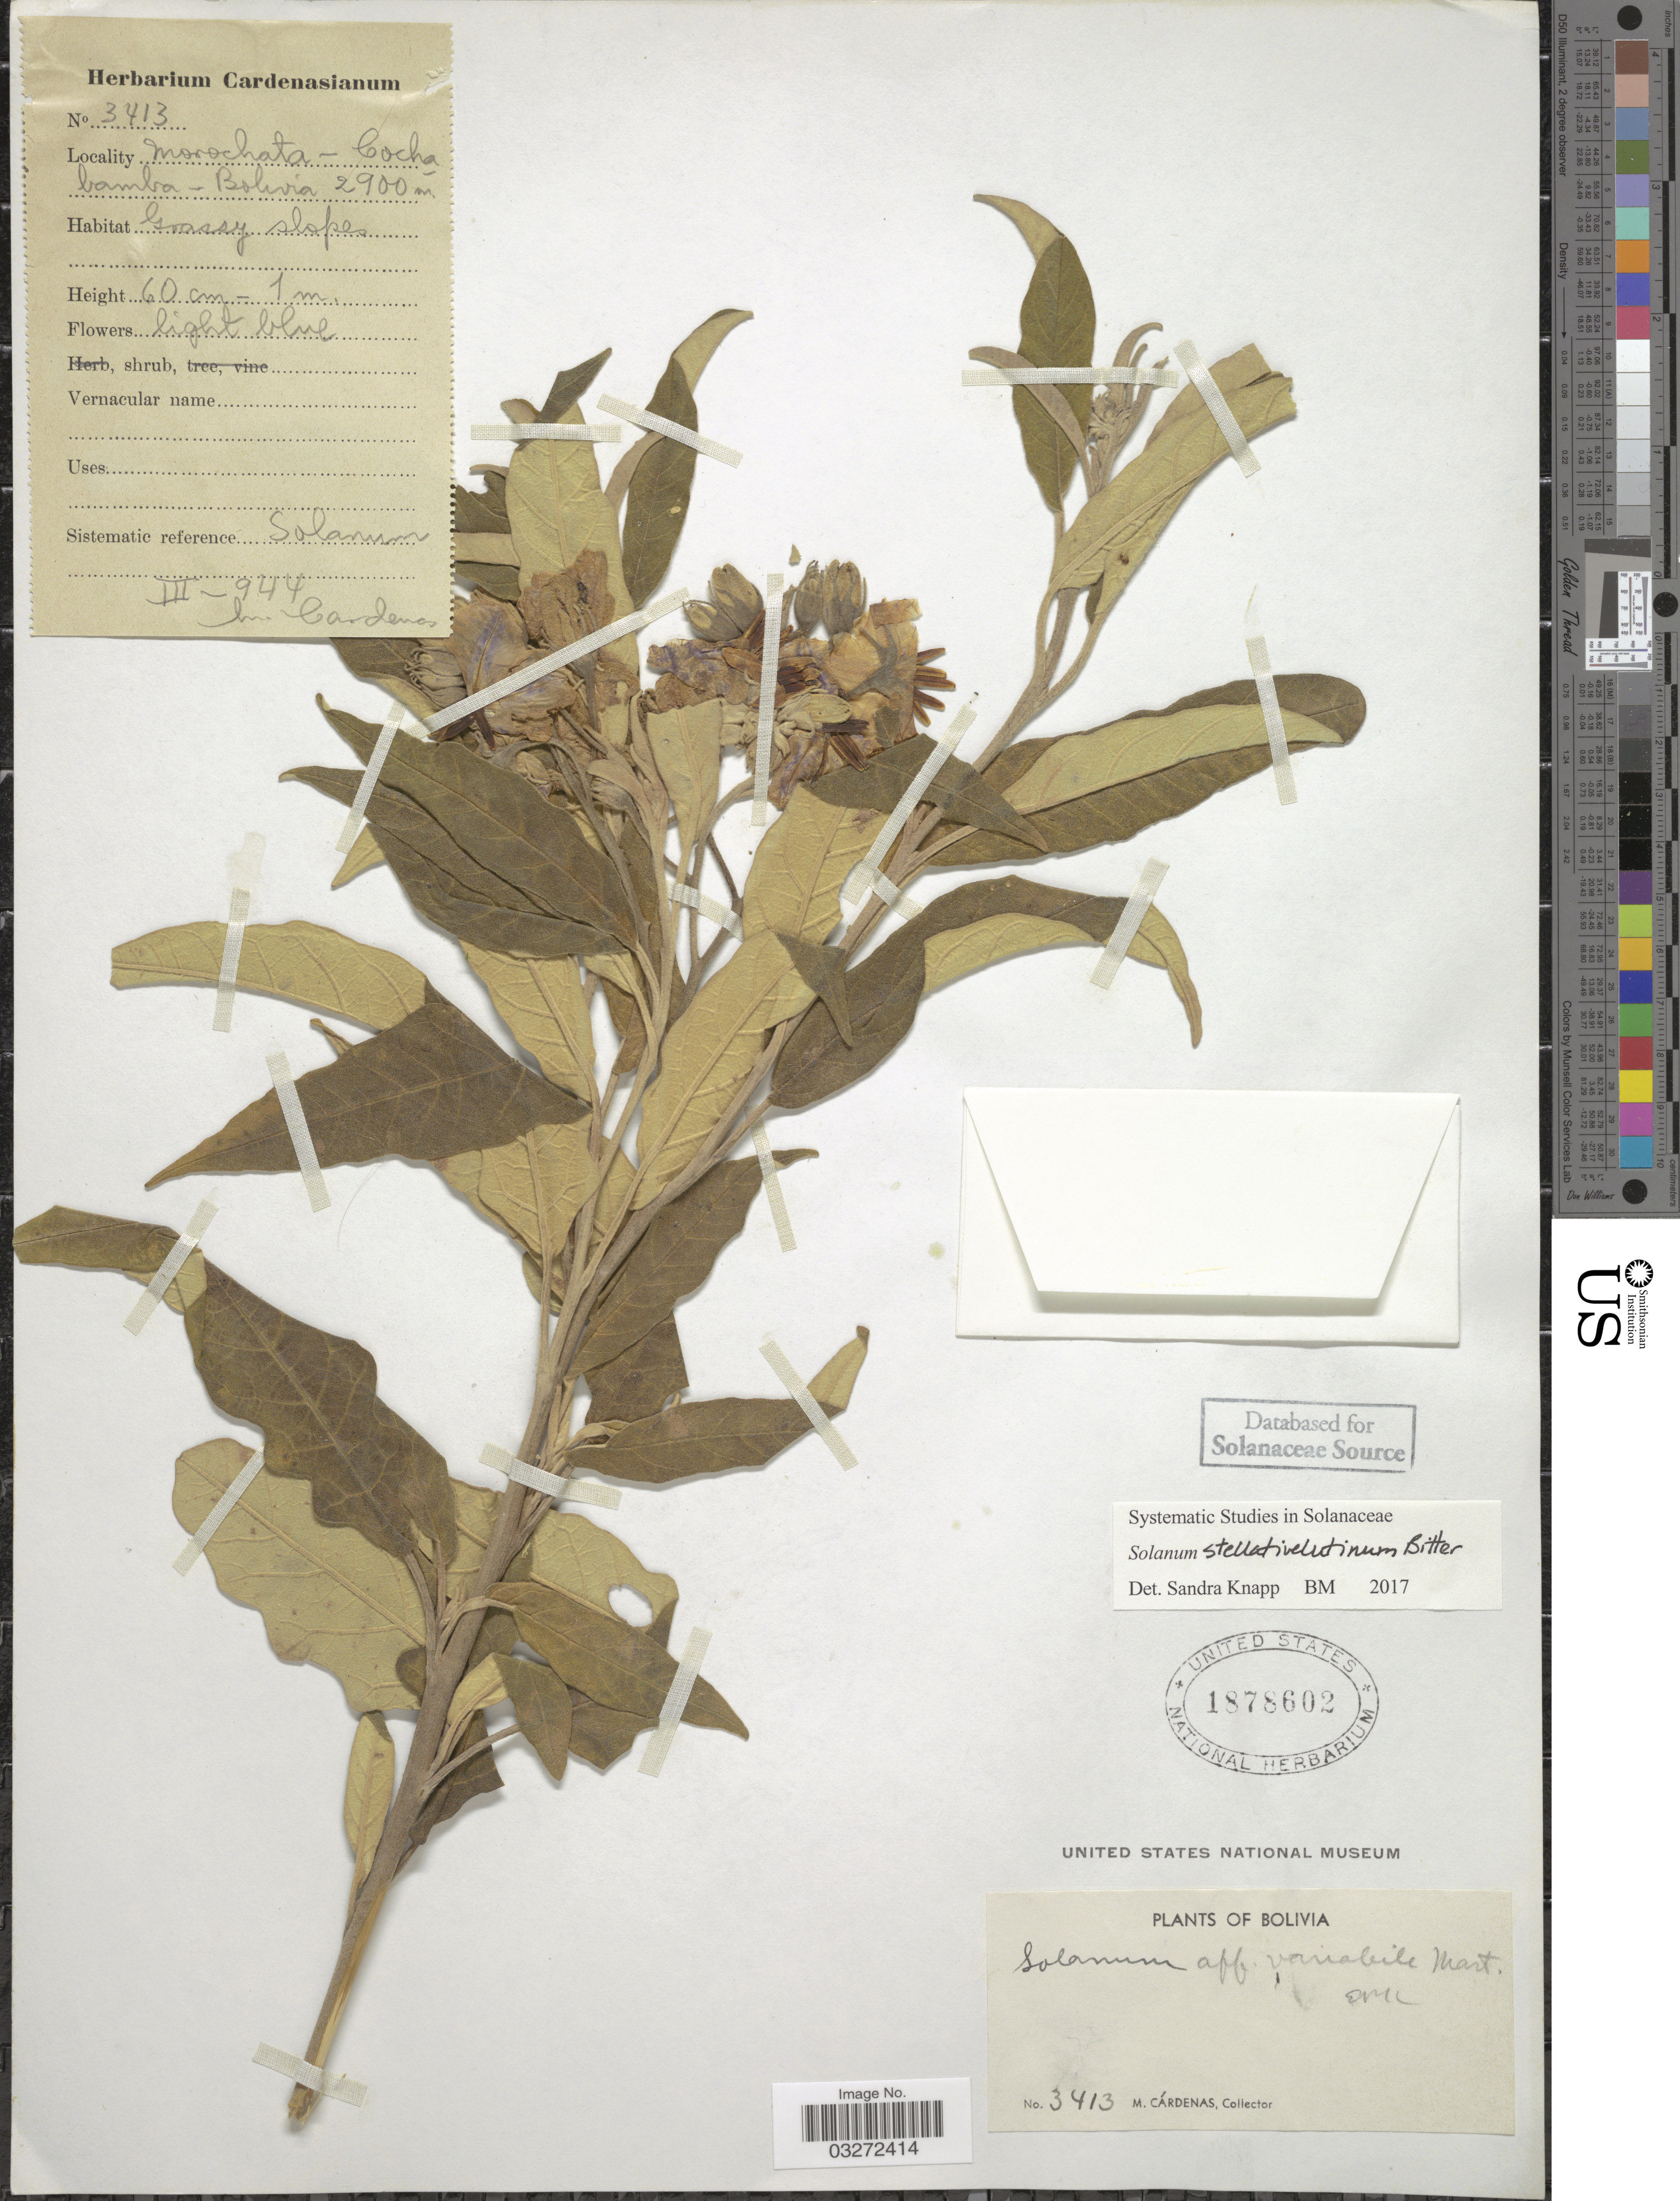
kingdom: Plantae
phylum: Tracheophyta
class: Magnoliopsida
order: Solanales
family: Solanaceae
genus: Solanum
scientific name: Solanum stellativelutinum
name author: Bitter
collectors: M. Cárdenas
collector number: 3413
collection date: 1944-03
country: Bolivia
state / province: Cochabamba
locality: Morochata.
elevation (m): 2900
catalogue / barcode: US 1878602